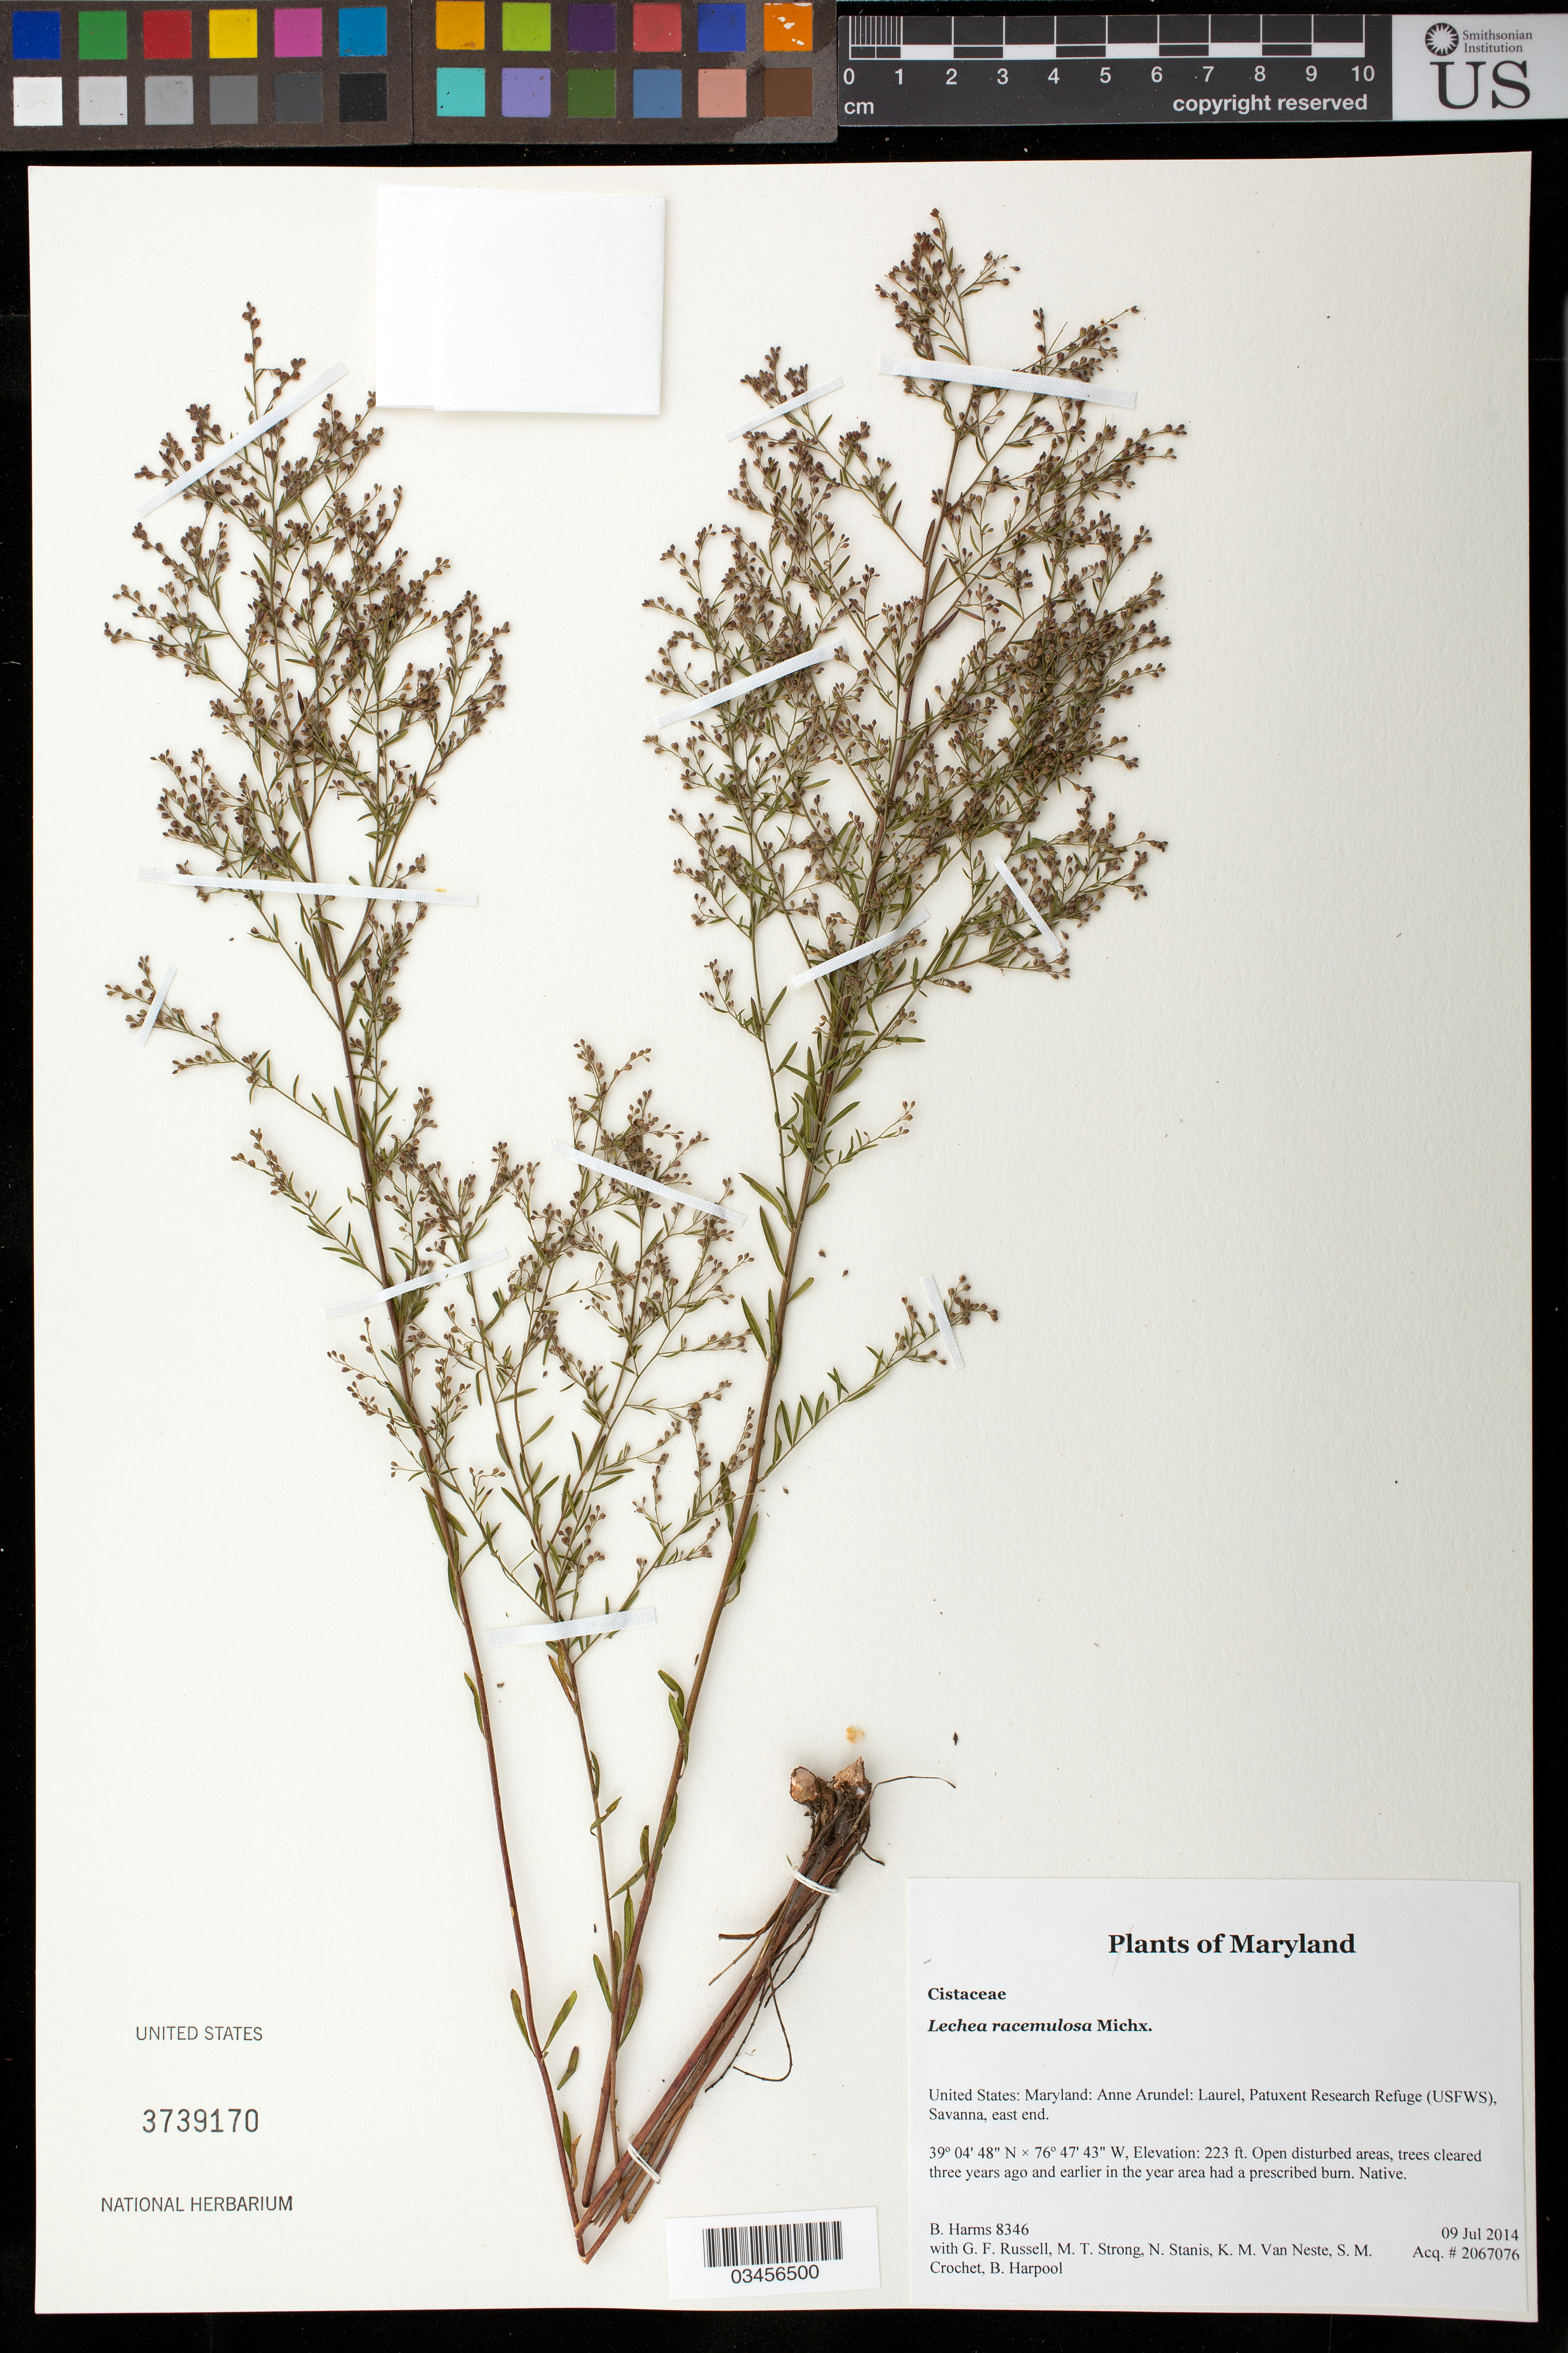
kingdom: Plantae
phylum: Tracheophyta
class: Magnoliopsida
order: Malvales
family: Cistaceae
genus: Lechea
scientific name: Lechea racemulosa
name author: Michx.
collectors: B. Harms, G. Russell, M. T. Strong, N. Stanis, K. M. Van Neste & S. M. Crochet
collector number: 8346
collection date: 2014-07-09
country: United States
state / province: Maryland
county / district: Anne Arundel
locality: Laurel, Patuxent Research Refuge (USFWS), Savanna, east end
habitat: Open disturbed areas, trees cleared three years ago and earlier in the year area had a prescribed burn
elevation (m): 68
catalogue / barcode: US 3739170